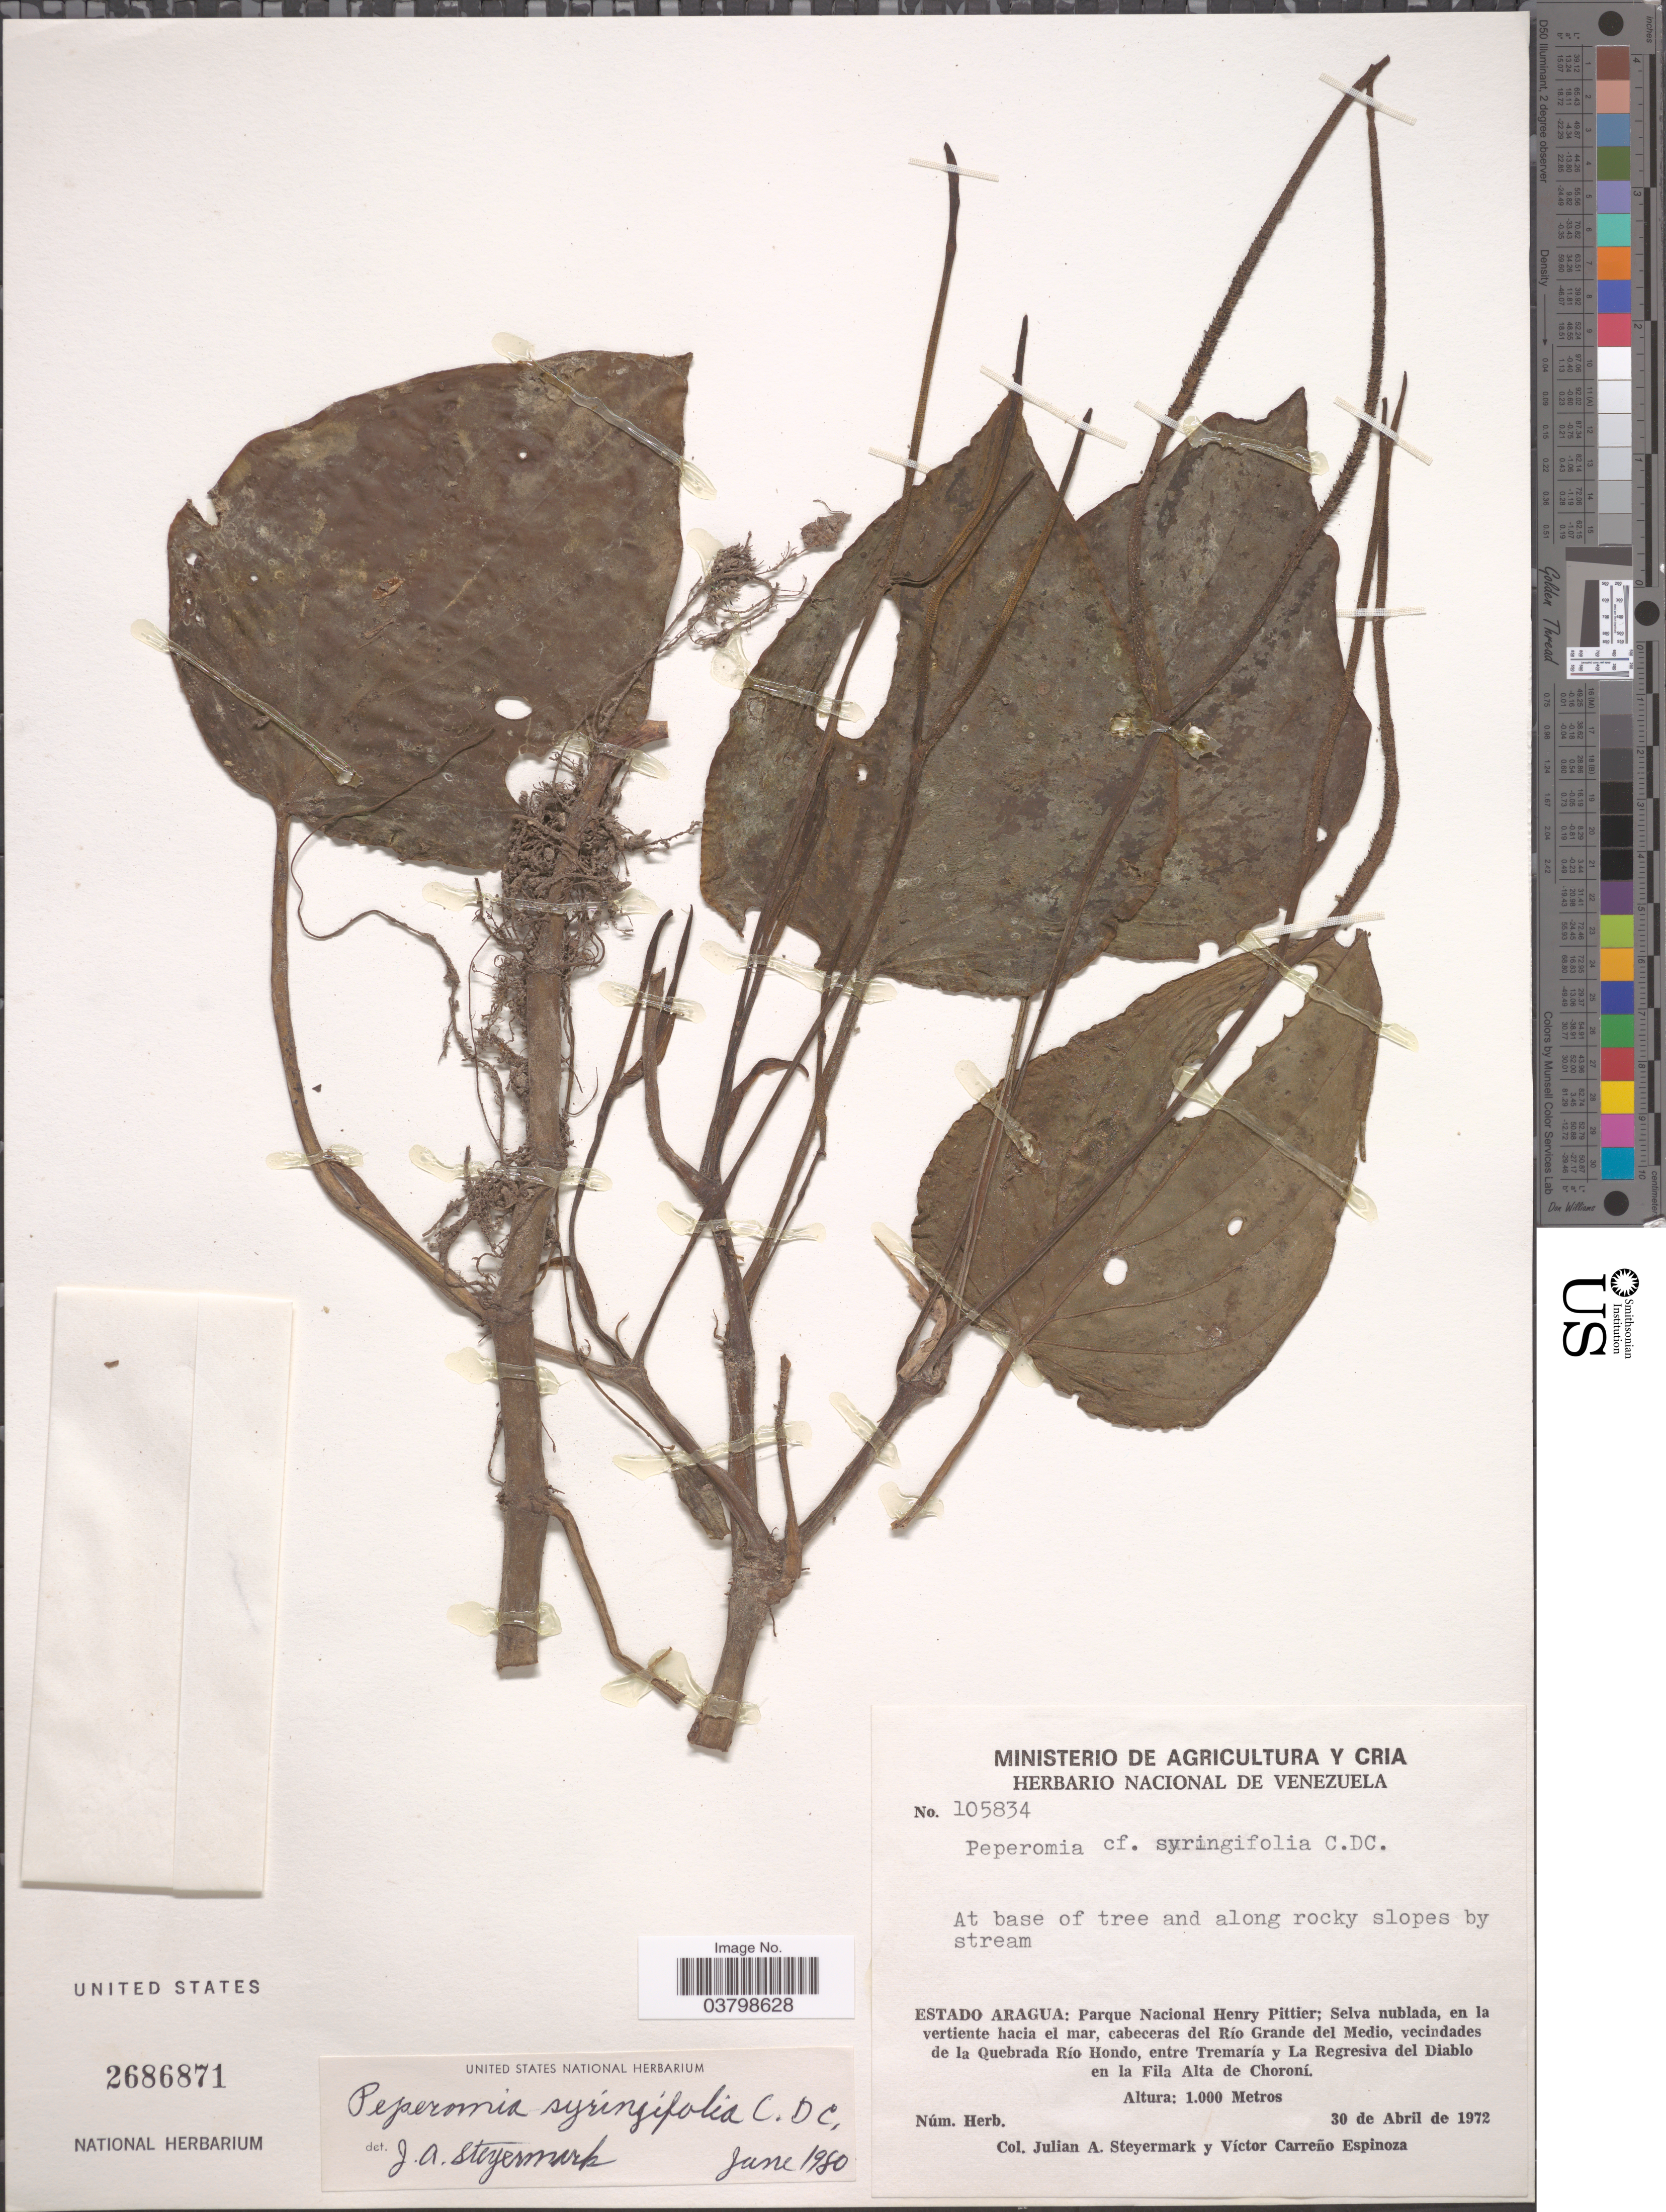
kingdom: Plantae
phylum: Tracheophyta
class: Magnoliopsida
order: Piperales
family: Piperaceae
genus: Peperomia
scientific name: Peperomia syringifolia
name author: C. DC.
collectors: J. Steyermark & V. Carreño E.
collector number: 105834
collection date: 1972-04-30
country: Venezuela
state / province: Aragua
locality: Parque Nacional Henry Pittier, cabeceras del Río Grande del Medio, vecindades de la Quebrada Río Hondo, entre Tremaría y La Regresiva del Diablo en la Fila Alta de Choroní.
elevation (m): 1000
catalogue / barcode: US 2686871